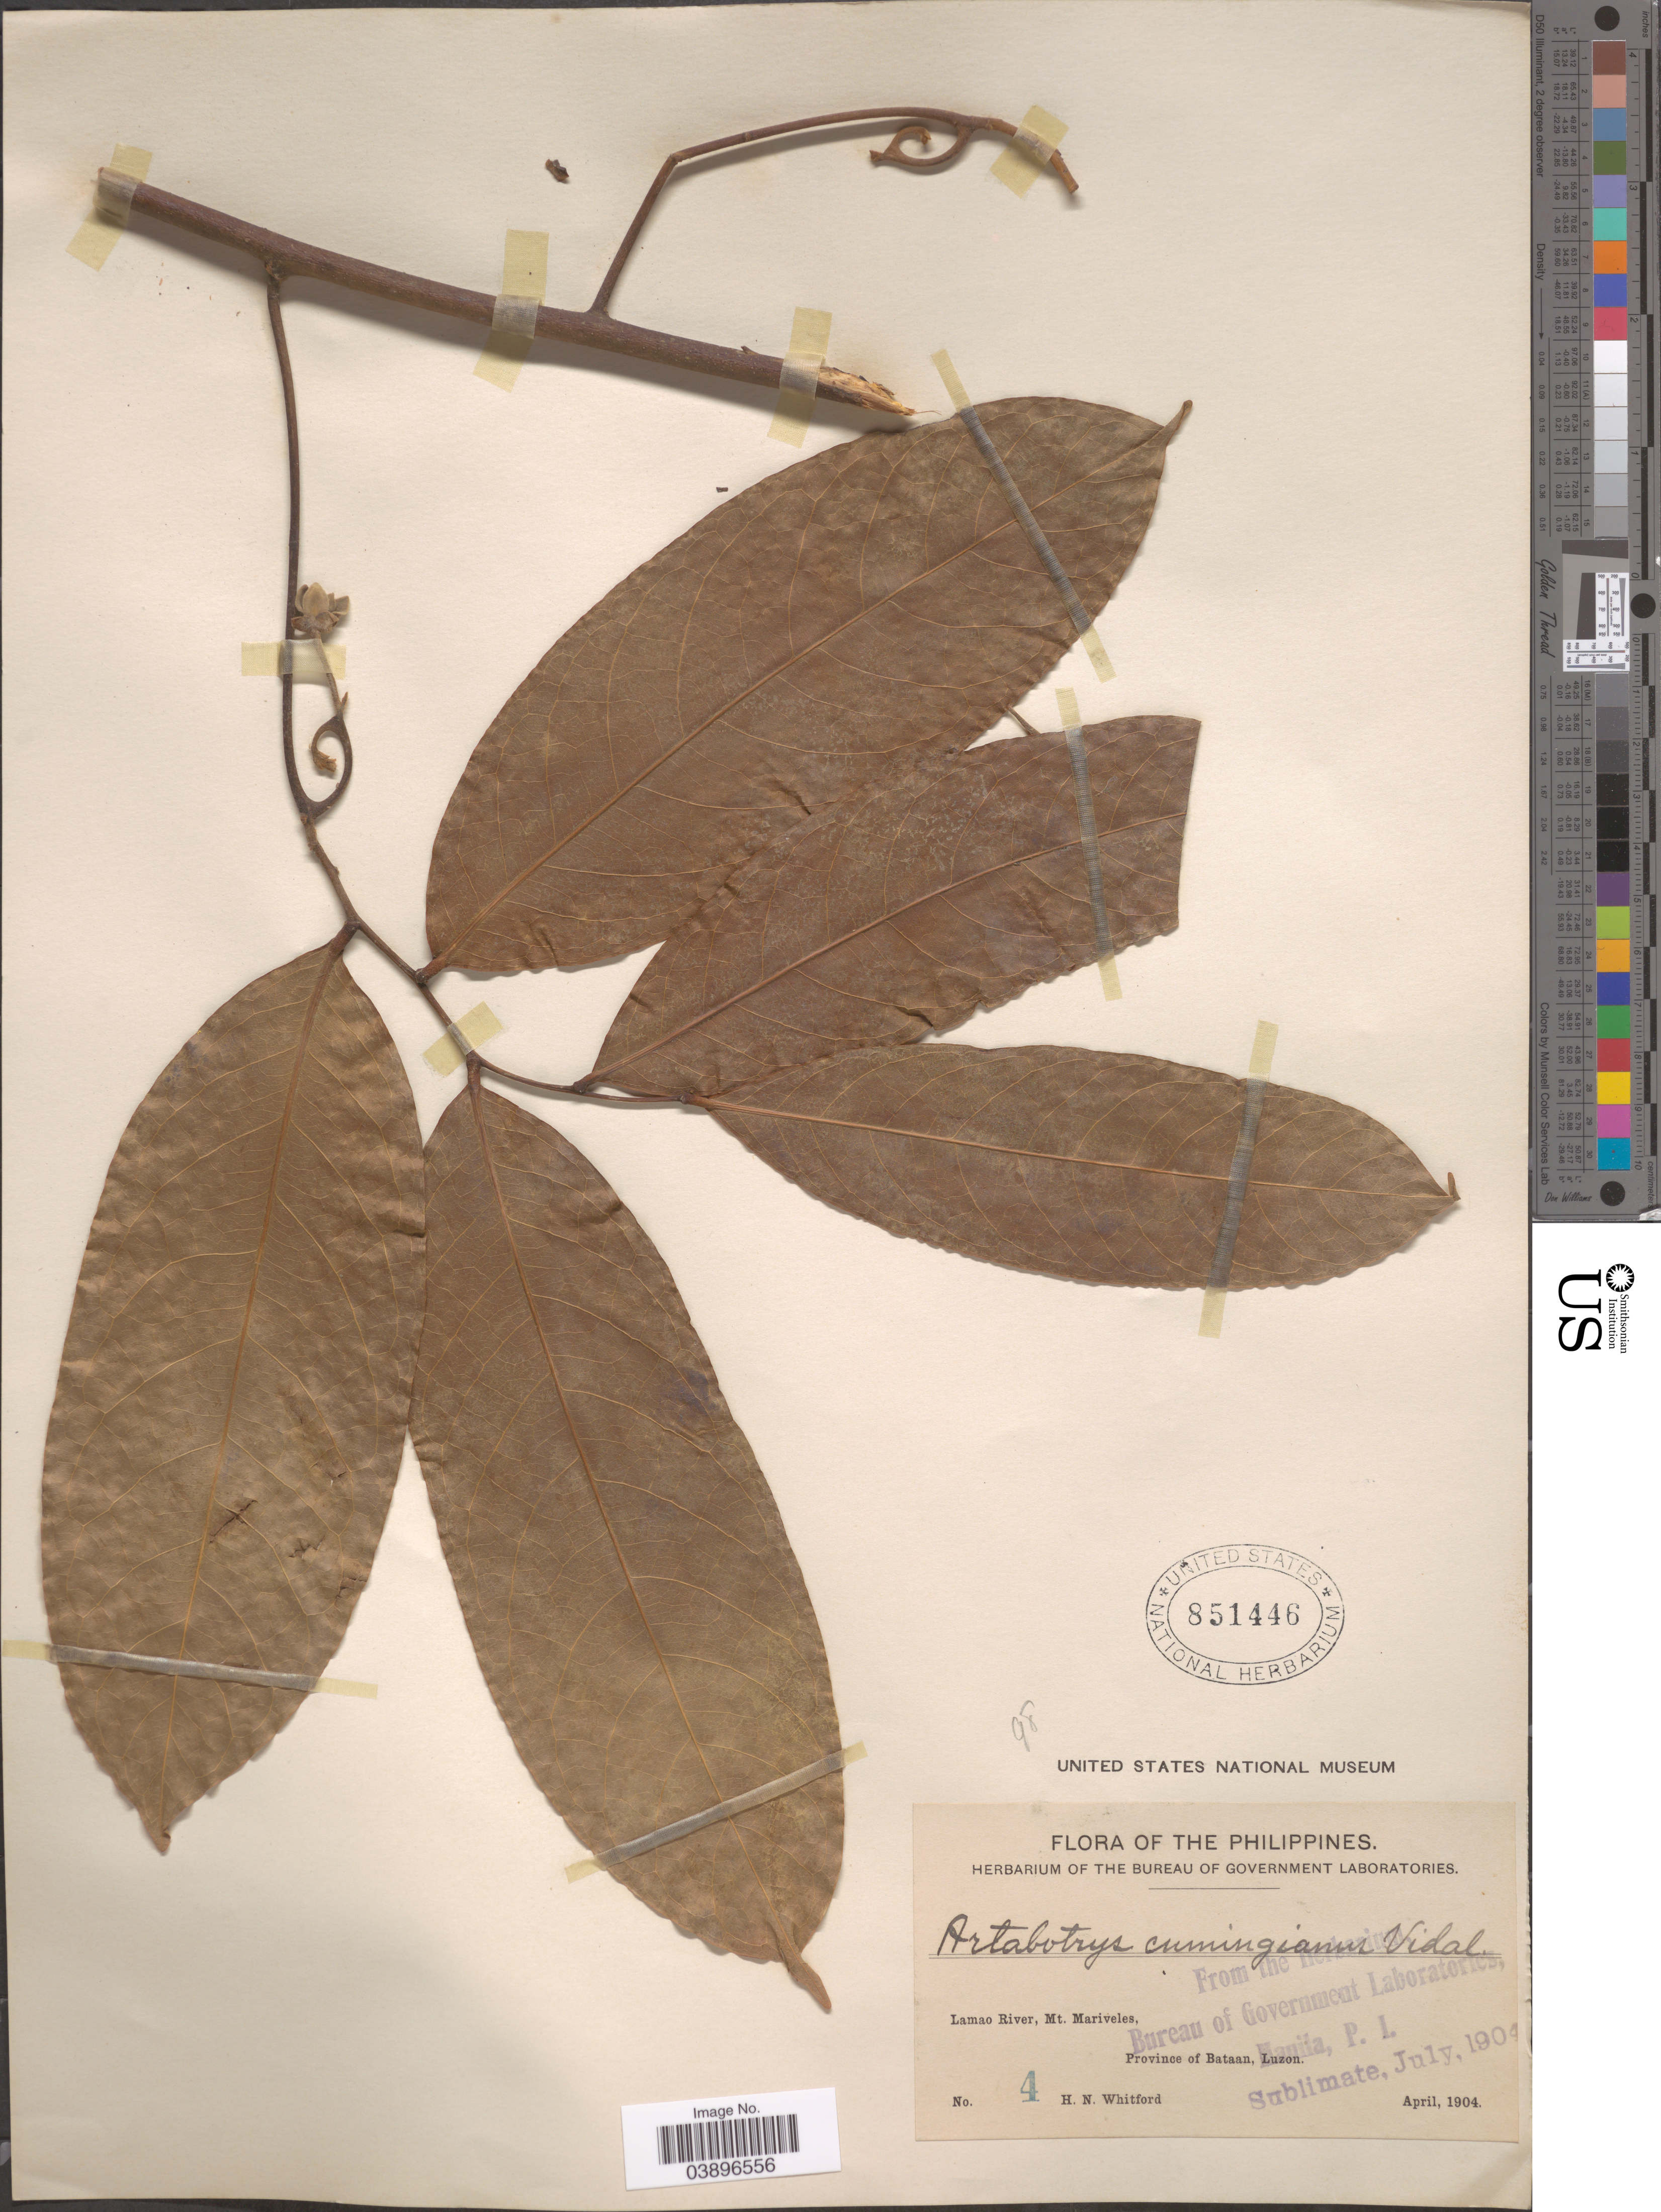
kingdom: Plantae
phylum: Tracheophyta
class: Magnoliopsida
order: Magnoliales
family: Annonaceae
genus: Artabotrys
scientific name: Artabotrys cumingianus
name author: S. Vidal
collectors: H. N. Whitford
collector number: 4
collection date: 1904-04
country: Philippines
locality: Lamao River, Mt. Mariveles, Province of Bataan, Luzon.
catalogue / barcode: US 851446